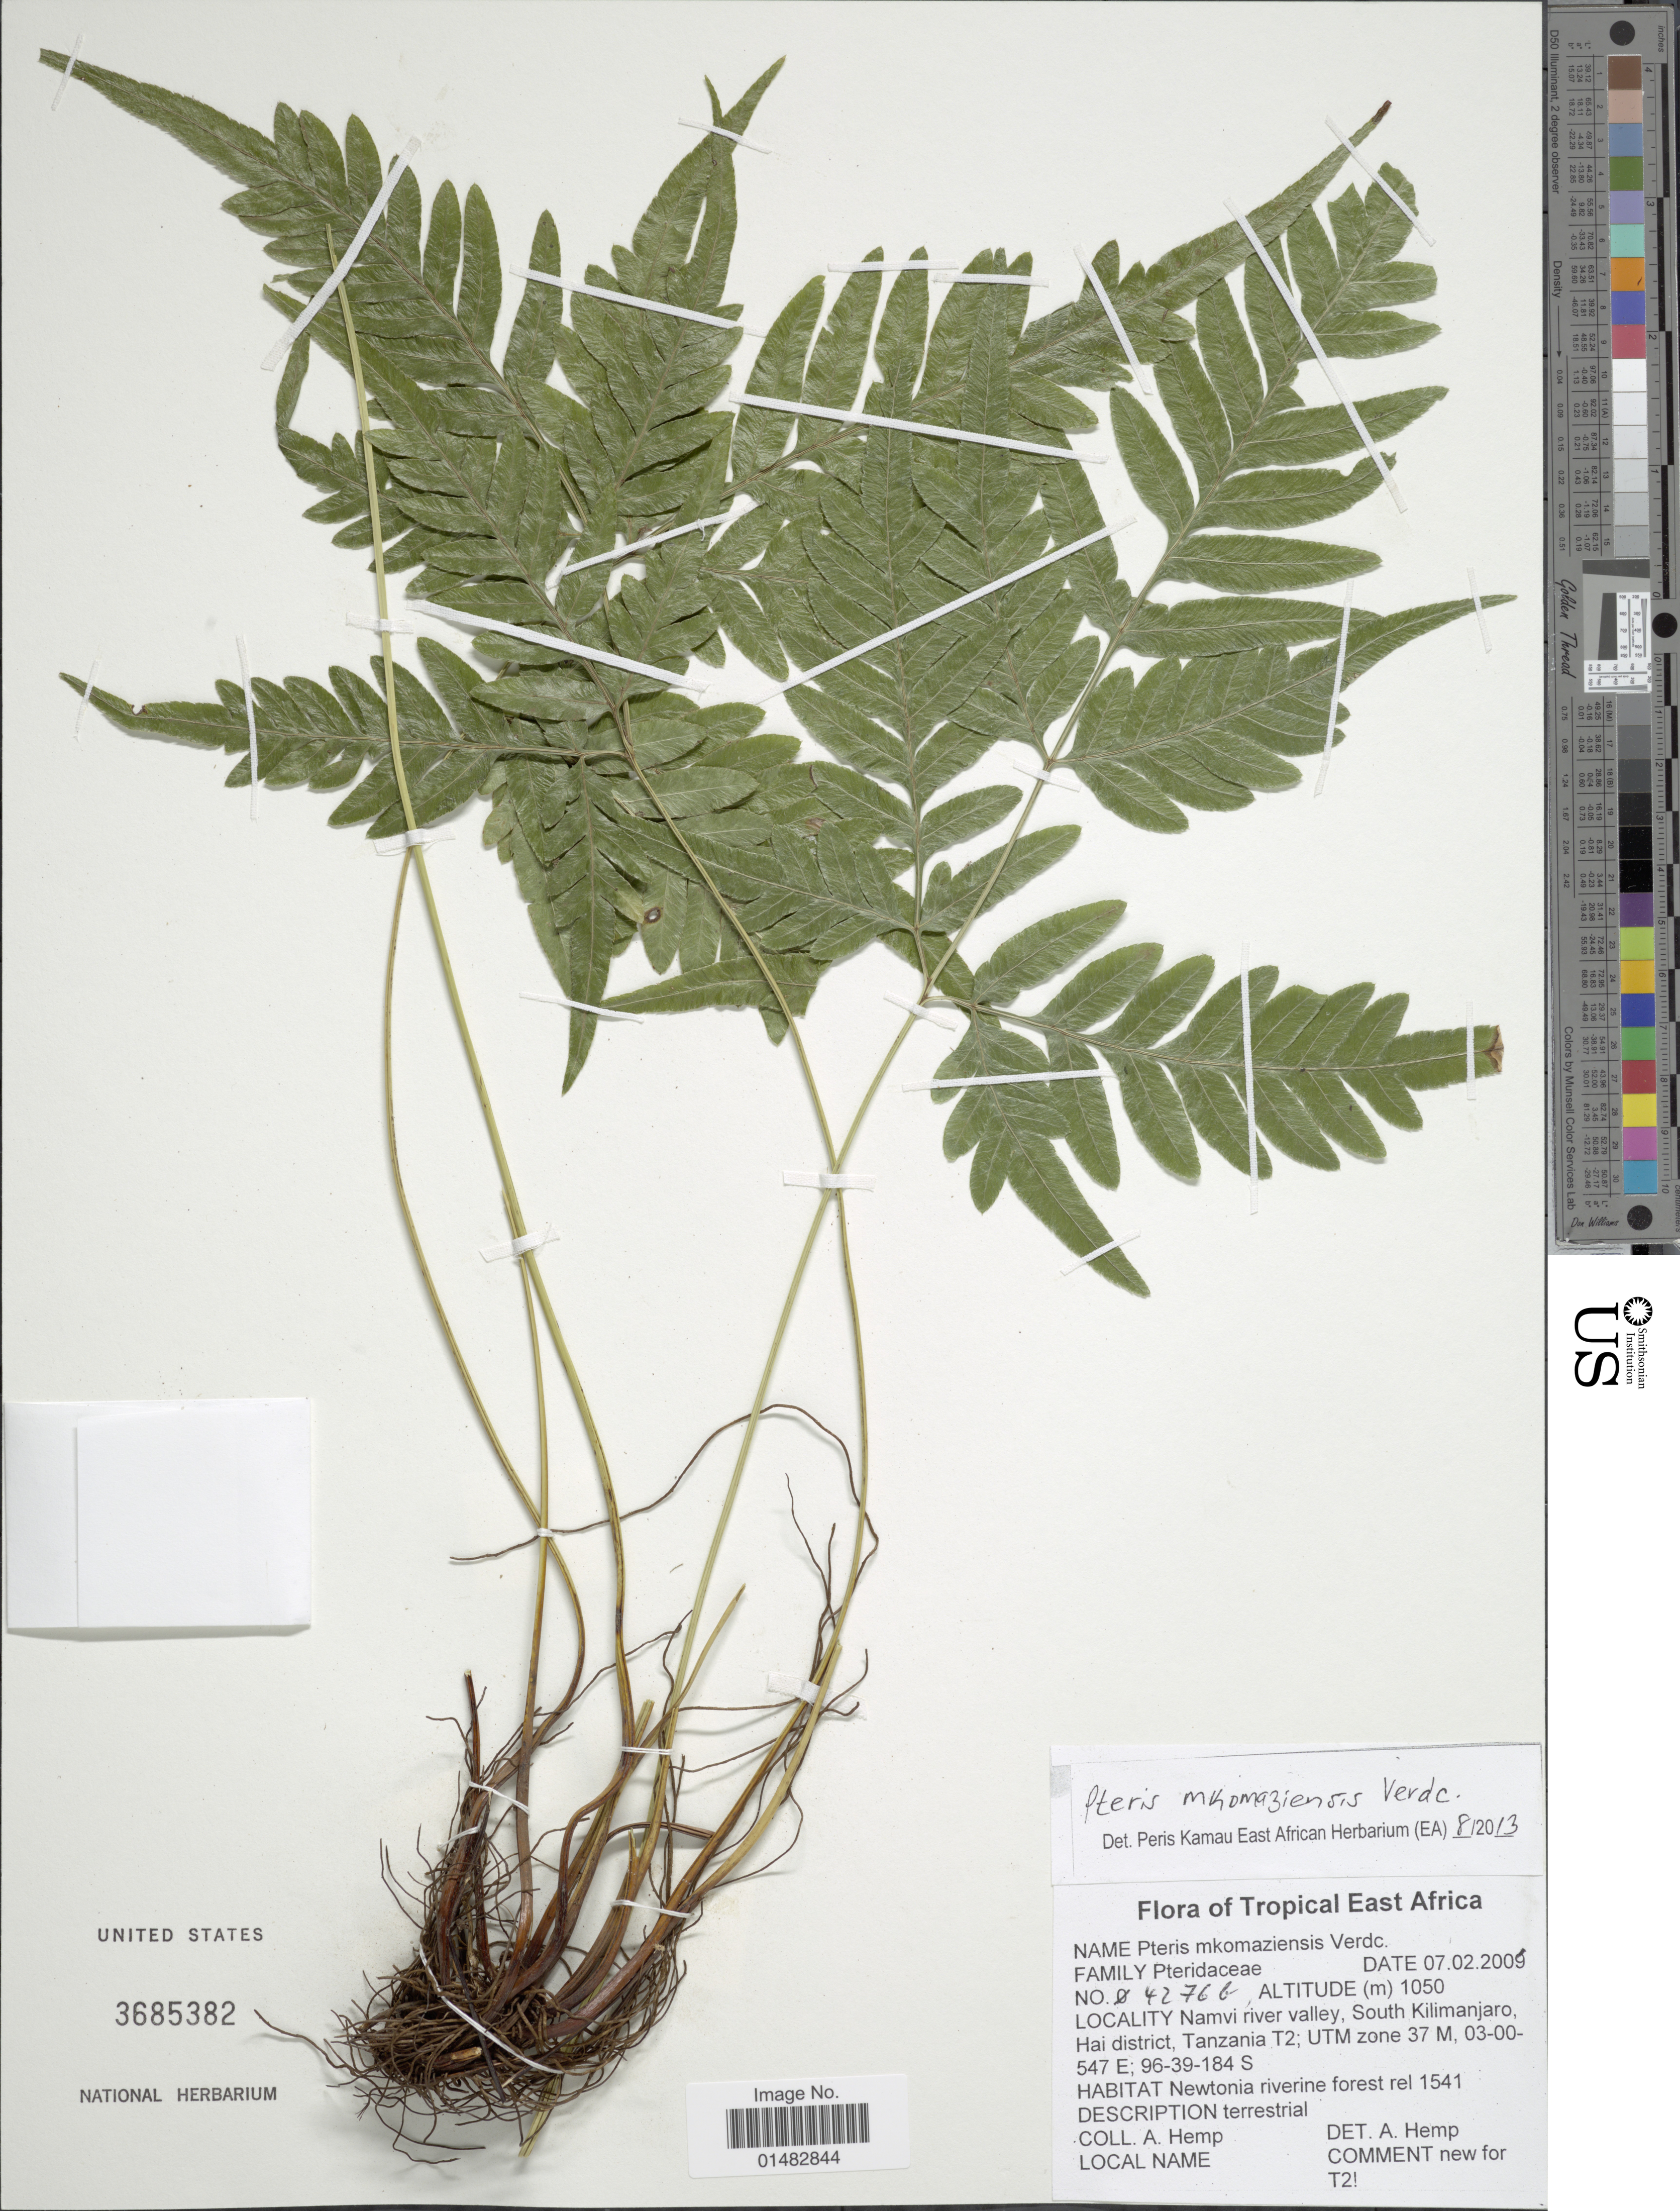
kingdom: Plantae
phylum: Tracheophyta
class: Polypodiopsida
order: Polypodiales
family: Pteridaceae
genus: Pteris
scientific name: Pteris mkomaziensis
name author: Verdc.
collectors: A. Hemp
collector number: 42766*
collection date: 2009-02-07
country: Tanzania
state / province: Kilimanjaro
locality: Tropical East Africa, Namvi river valley, South Kilmanjaro, Hai District, UTM zone 37 m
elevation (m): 1050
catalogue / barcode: US 3685382